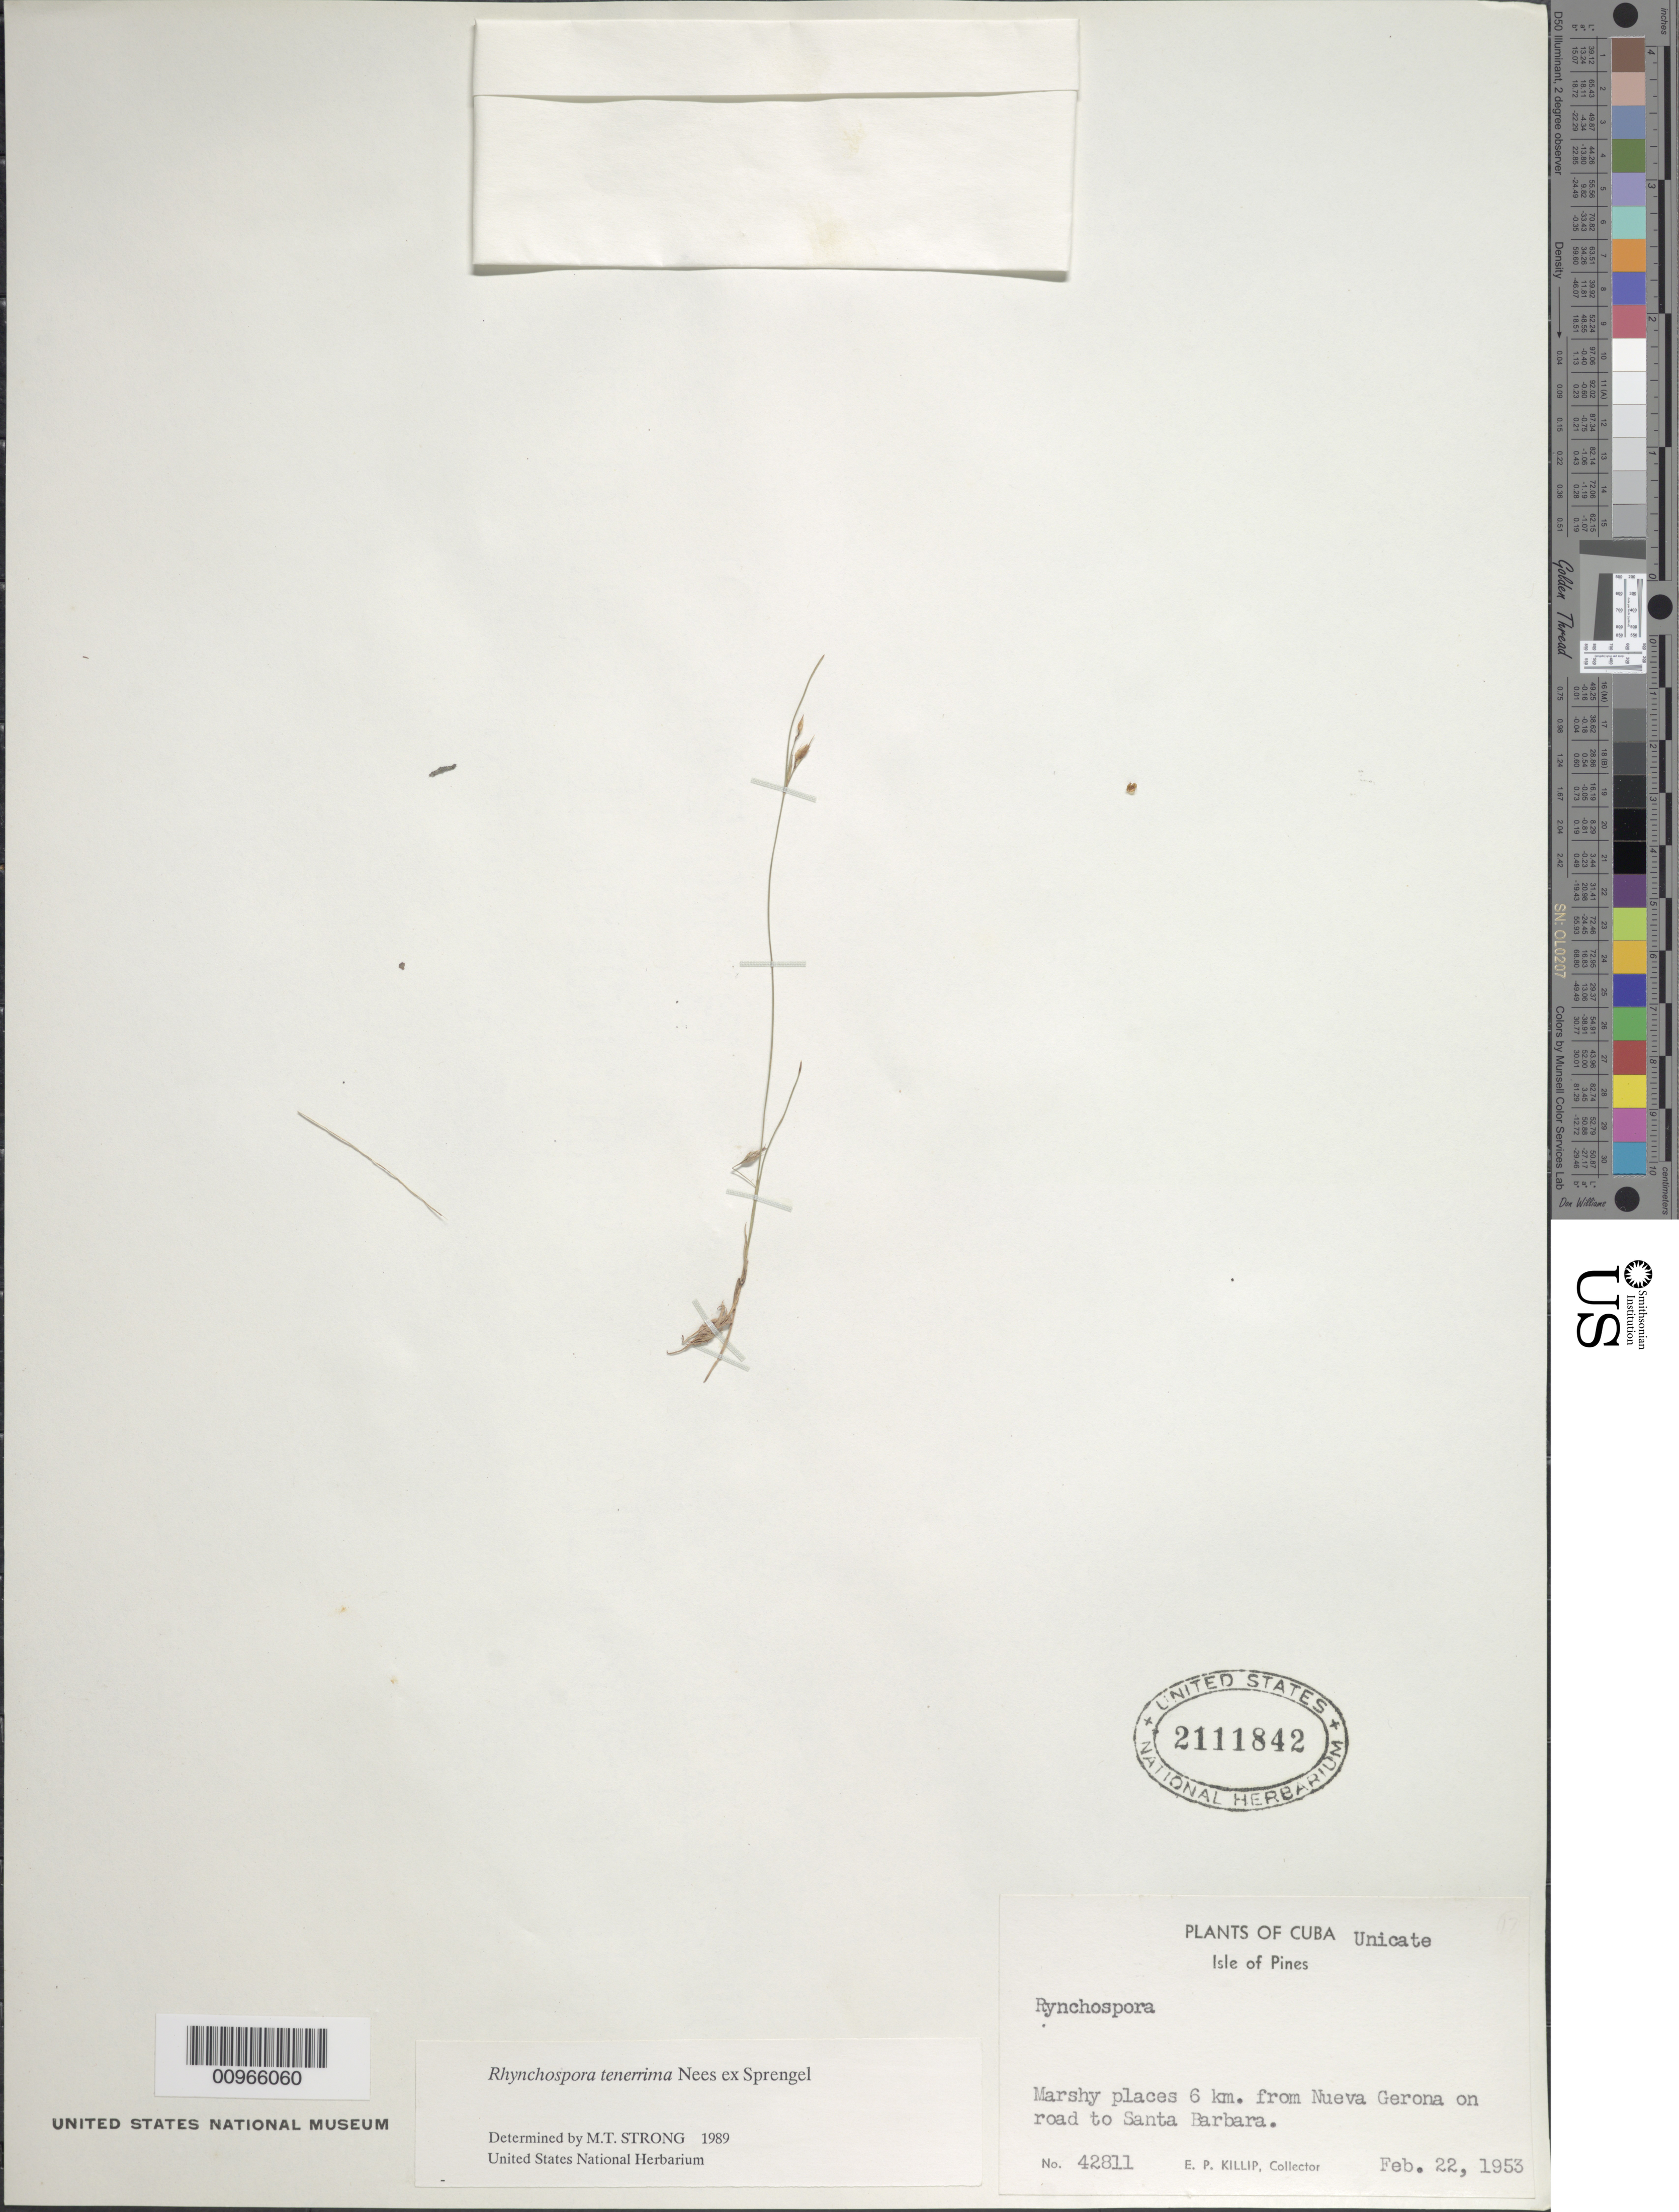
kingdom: Plantae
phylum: Tracheophyta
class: Liliopsida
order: Poales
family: Cyperaceae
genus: Rhynchospora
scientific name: Rhynchospora tenerrima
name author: Nees ex Spreng.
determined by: Strong, M. T., (US), Smithsonian Institution - National Museum of Natural History (UNITED STATES)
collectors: E. P. Killip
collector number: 42811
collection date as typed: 22 Feb 1953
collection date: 1953-02-22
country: Cuba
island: Isla de la Juventud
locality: Marshy places 6 km from Nueva Gerona on road to Santa Bárbara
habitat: Marshy places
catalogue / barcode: US 2111842